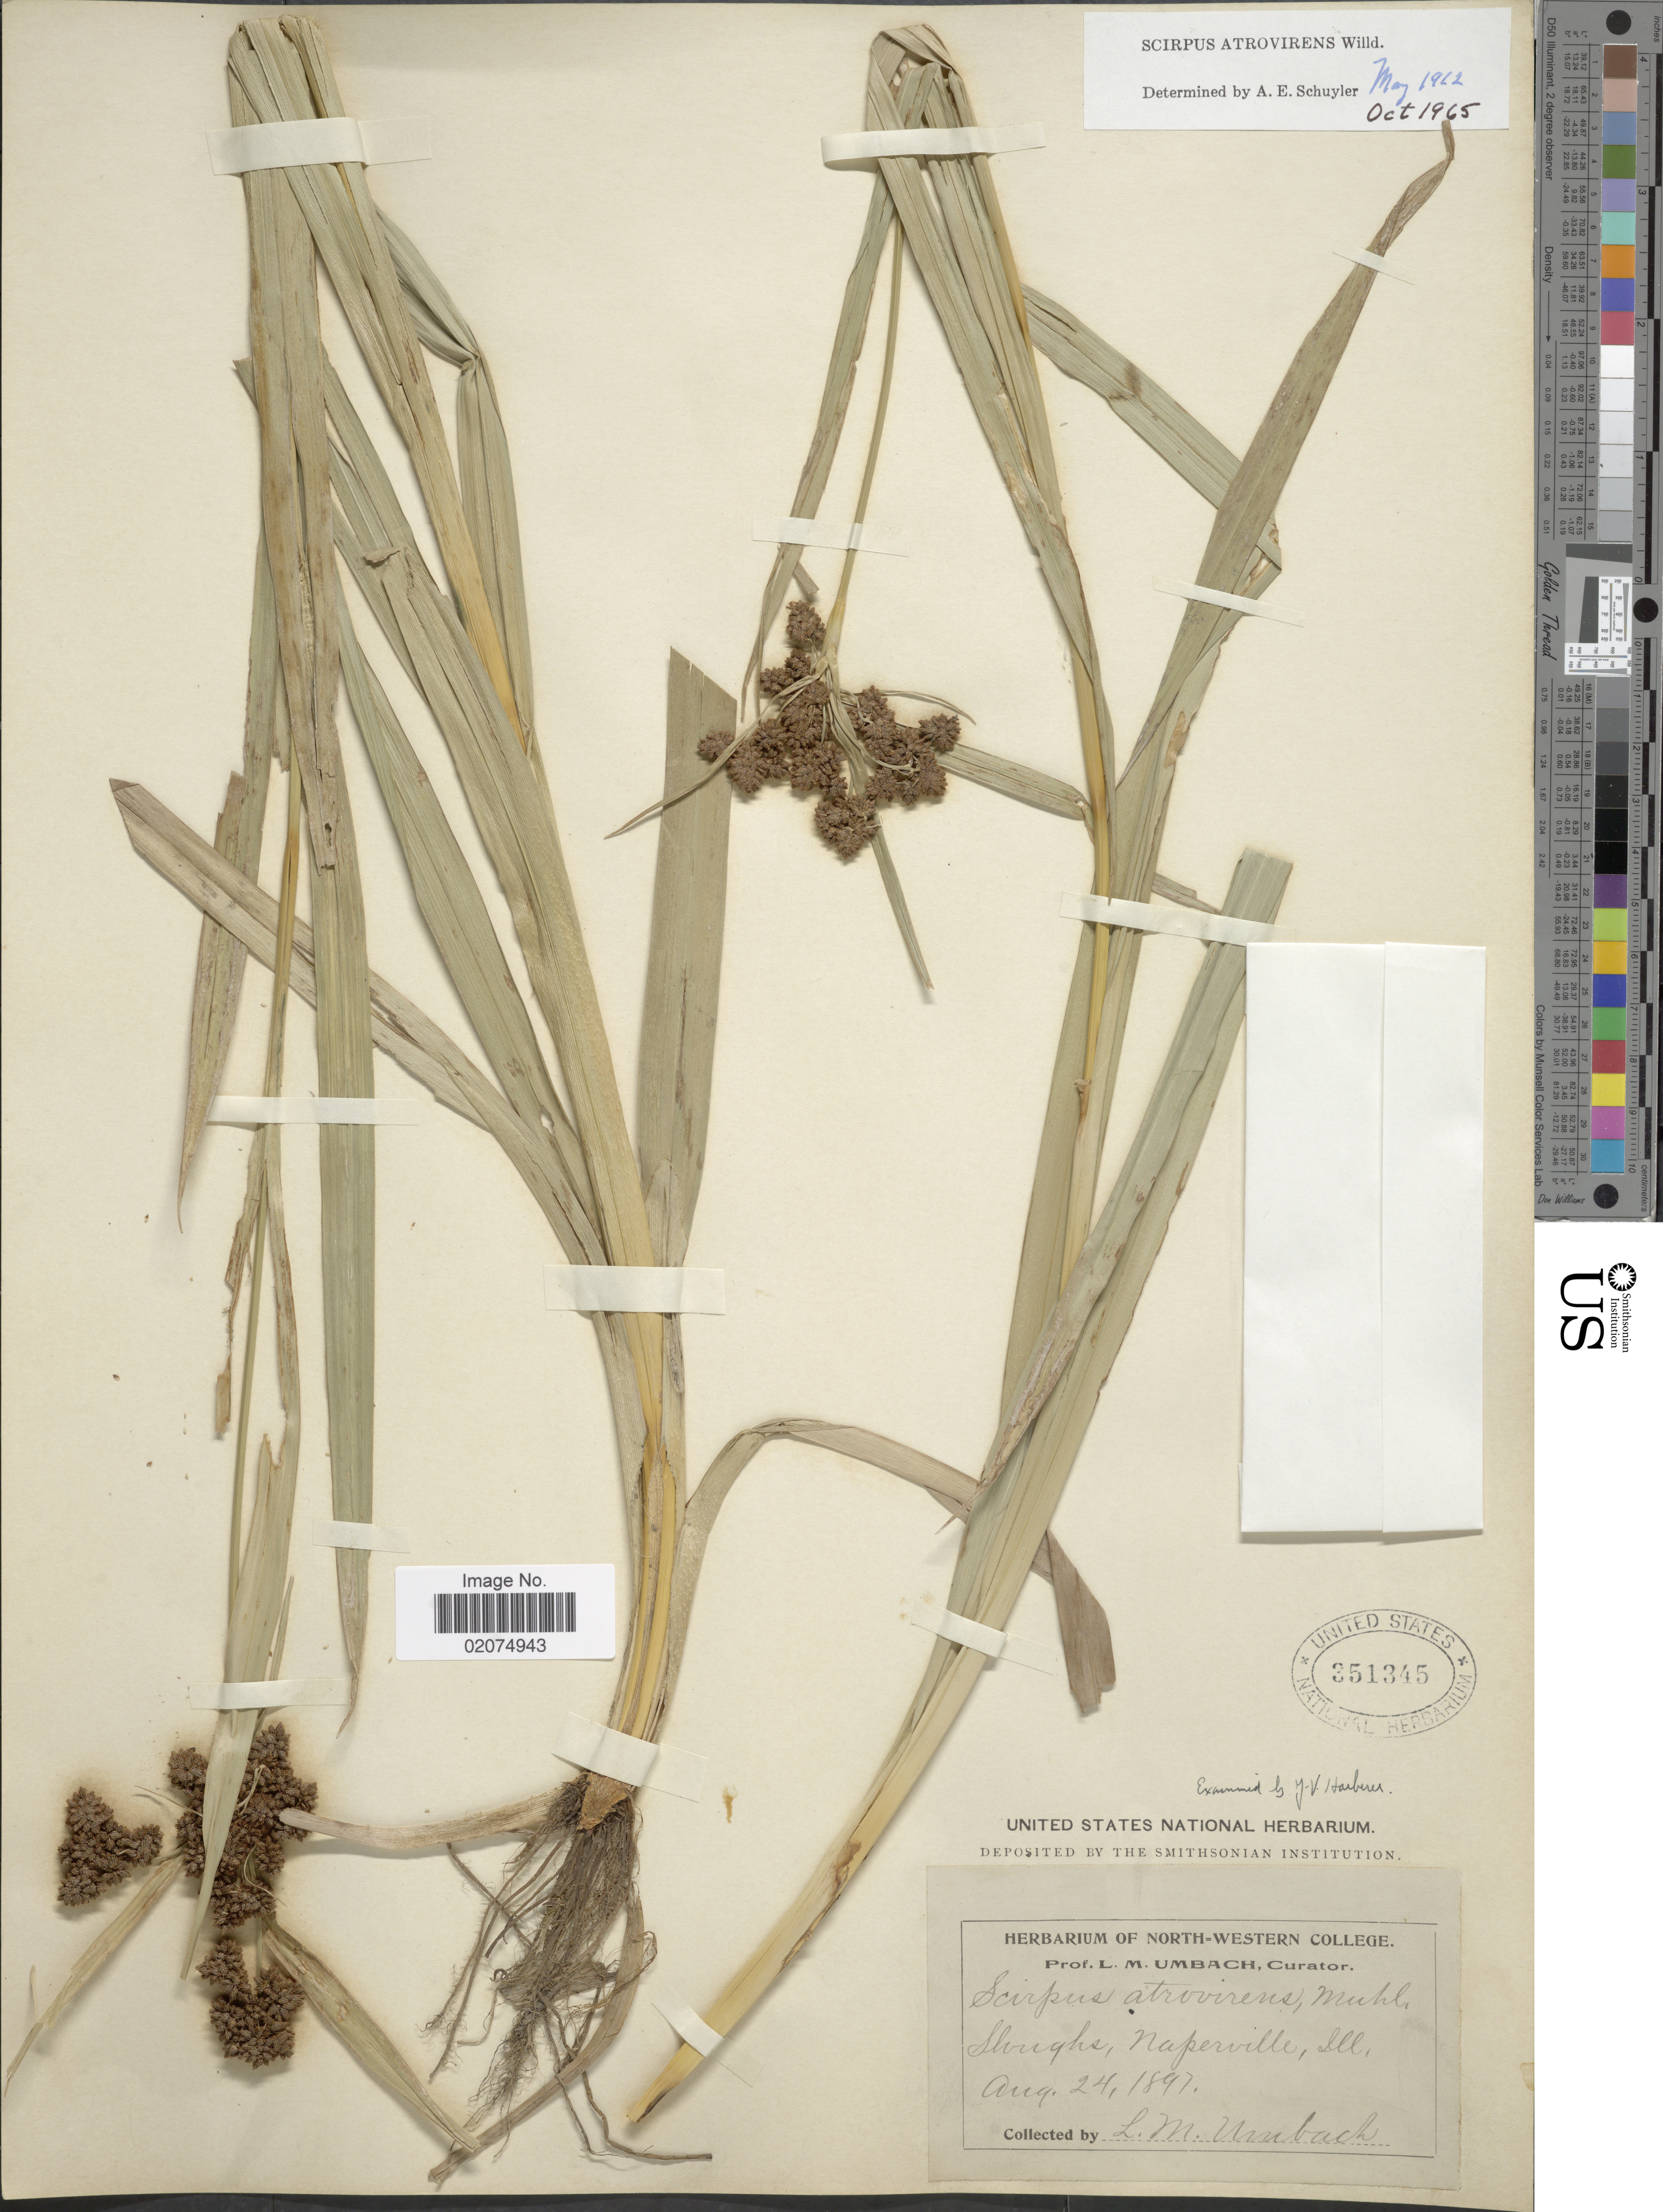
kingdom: Plantae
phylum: Tracheophyta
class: Liliopsida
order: Poales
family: Cyperaceae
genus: Scirpus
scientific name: Scirpus atrovirens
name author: Willd.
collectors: L. M. Umbach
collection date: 1897-08-24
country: United States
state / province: Illinois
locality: Sloughs, Naperville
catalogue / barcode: US 351345